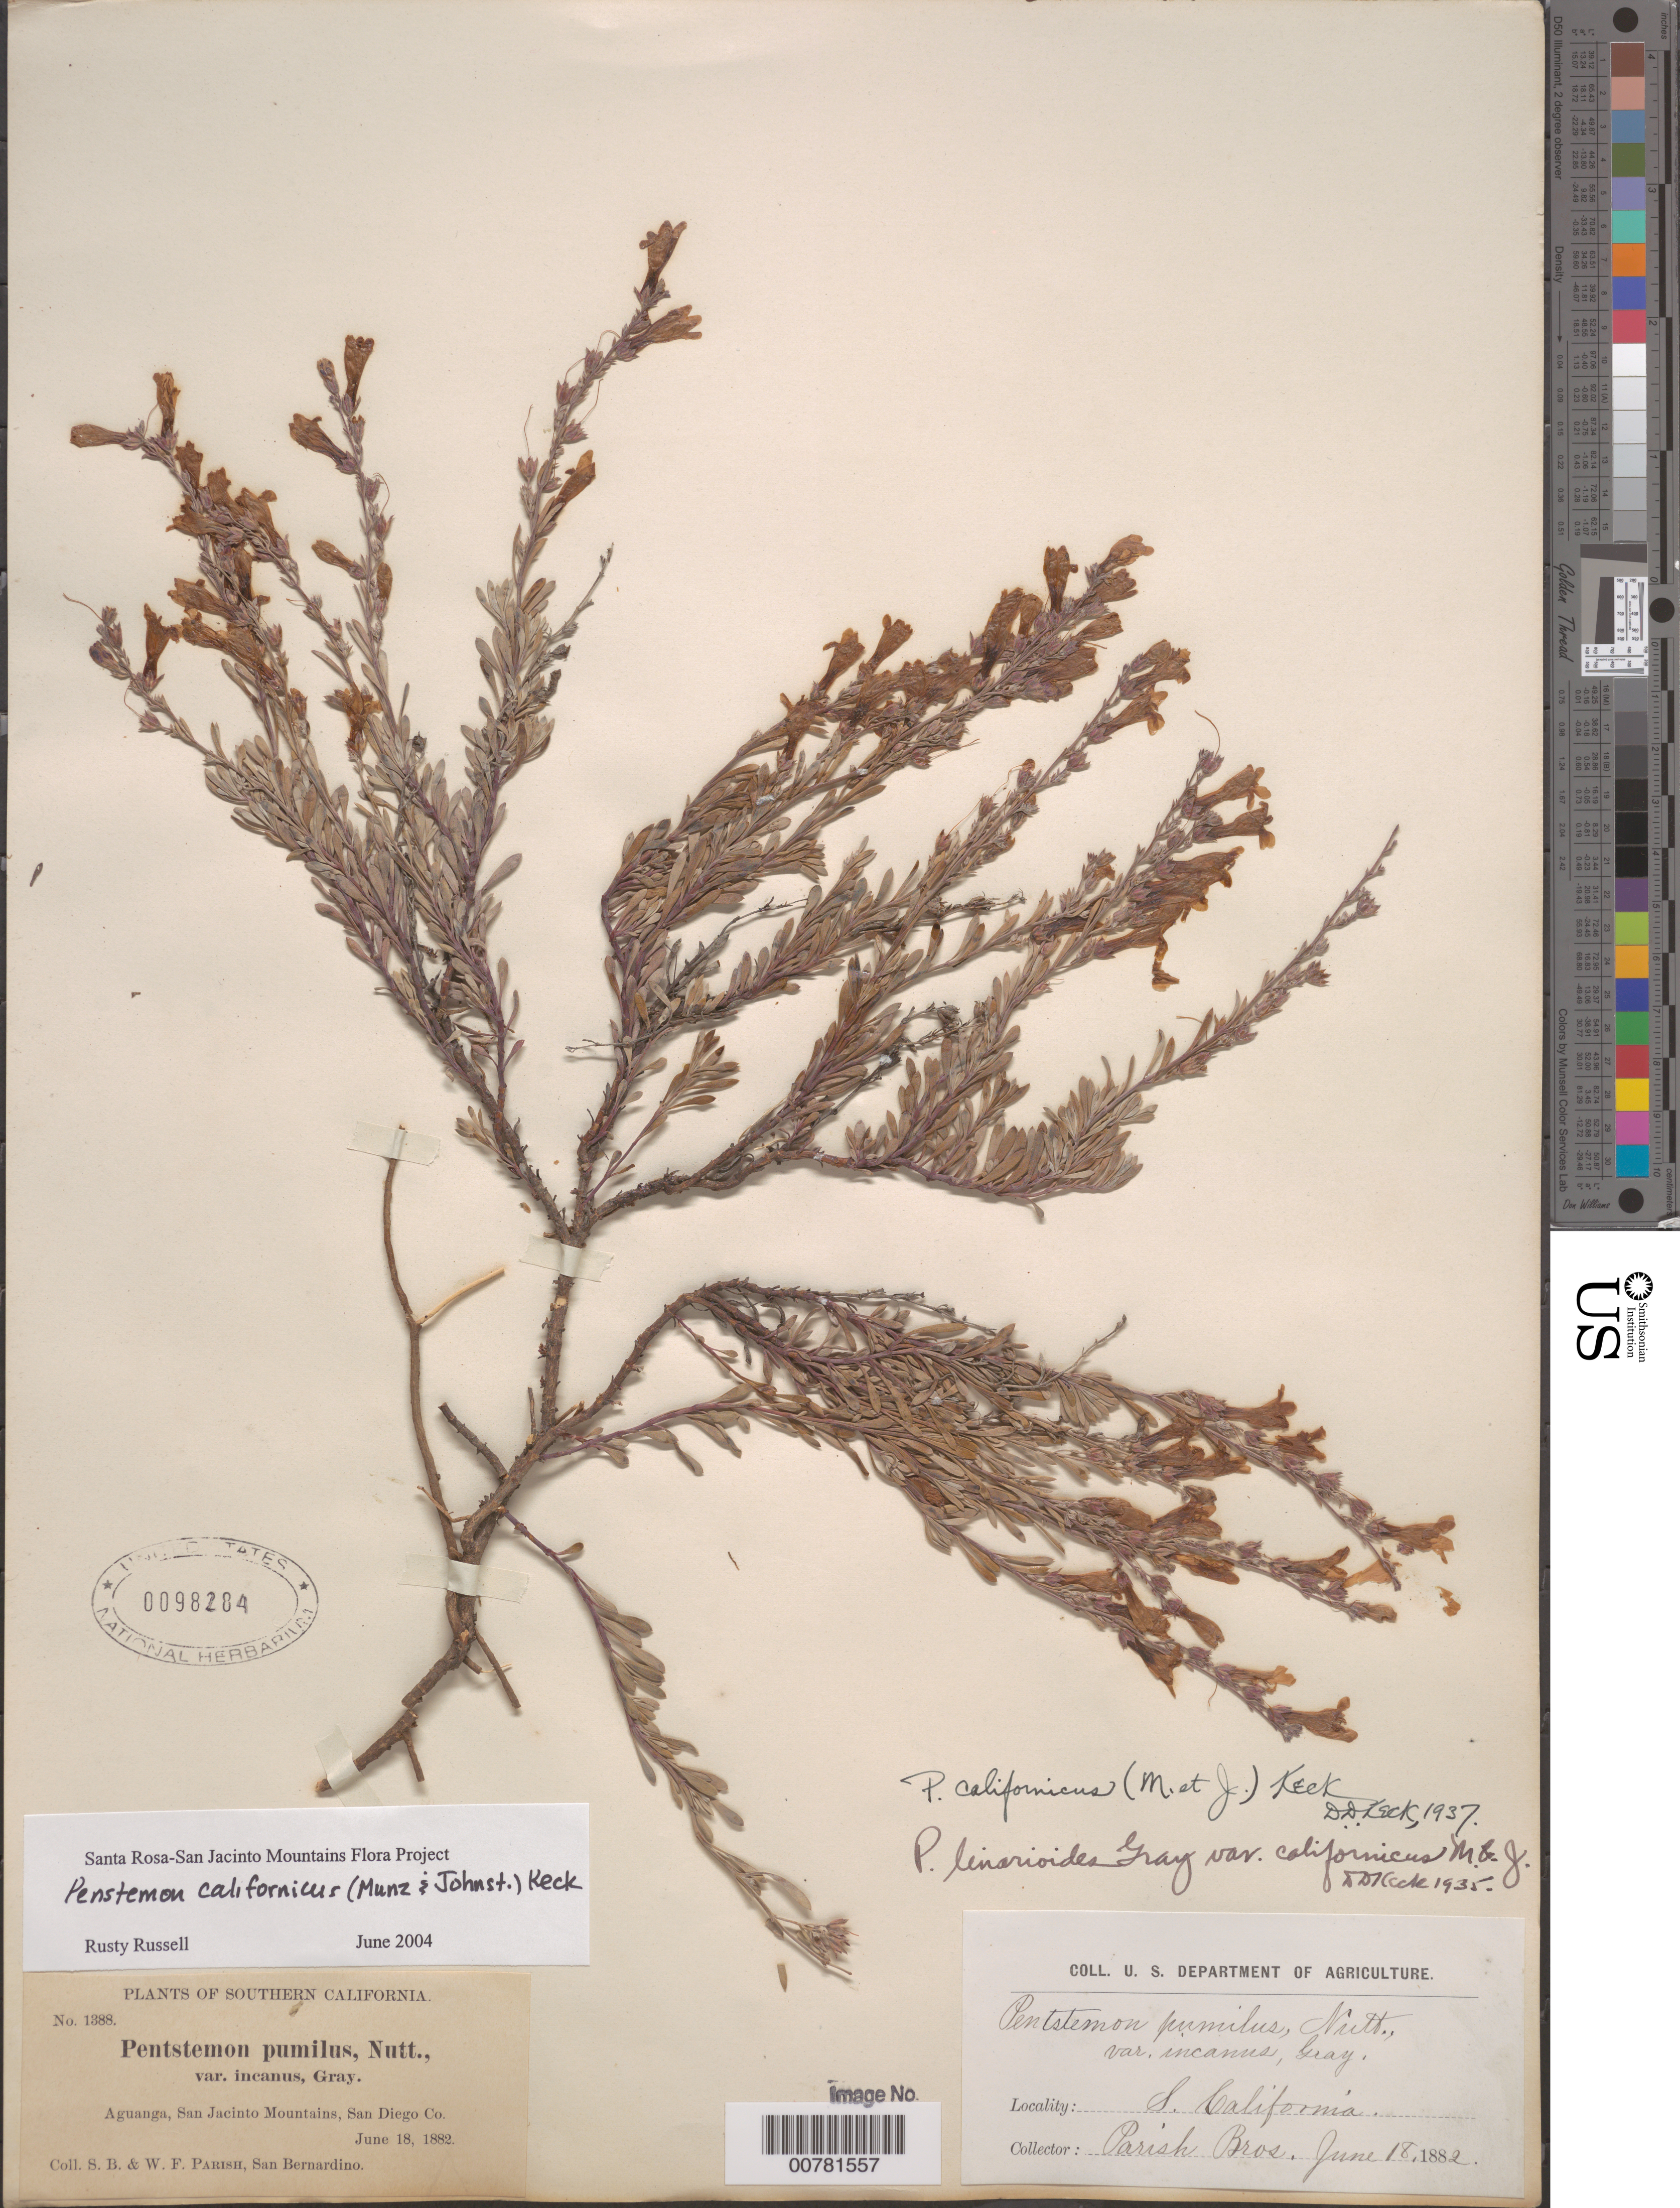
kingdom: Plantae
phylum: Tracheophyta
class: Magnoliopsida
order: Lamiales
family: Plantaginaceae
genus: Penstemon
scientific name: Penstemon californicus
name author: (Munz & I.M. Johnst.) D.D. Keck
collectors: S. B. Parish & W. F. Parish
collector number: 1388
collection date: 1882-06-18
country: United States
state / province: California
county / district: San Diego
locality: Southern California. Aguanga, San Jacinto Mountains, San Diego Co.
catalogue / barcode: US 98284